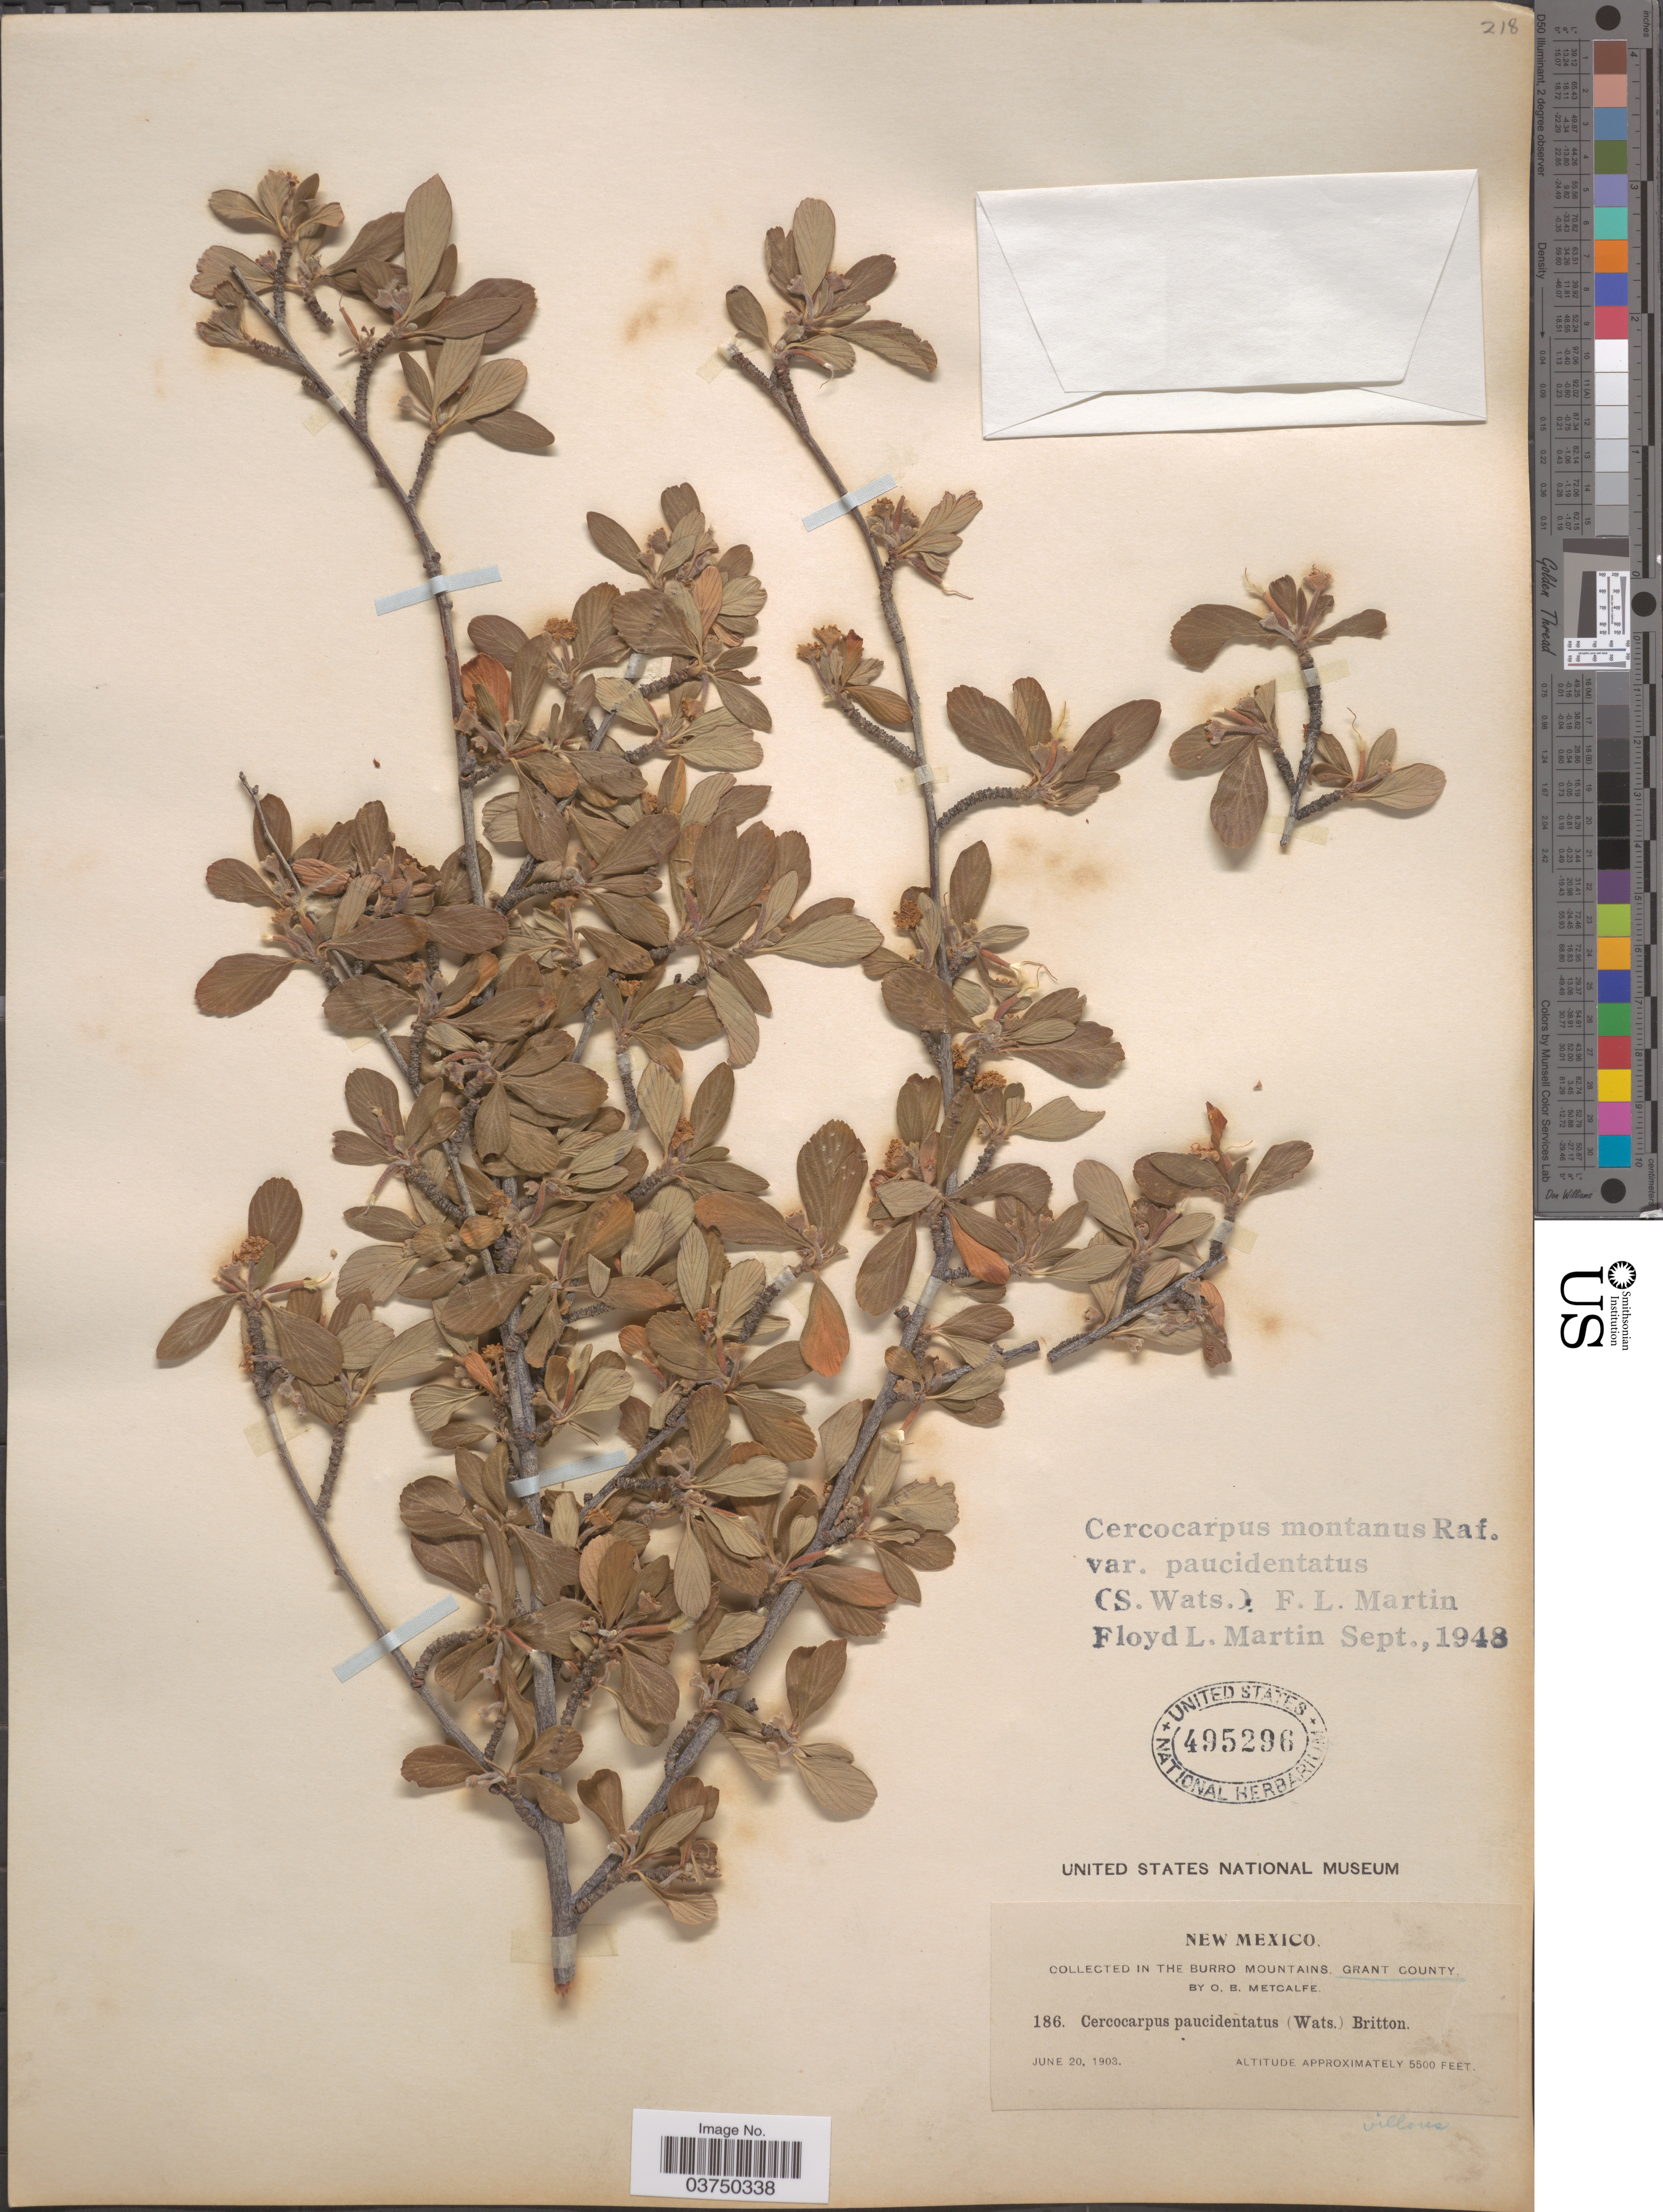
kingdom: Plantae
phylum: Tracheophyta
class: Magnoliopsida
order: Rosales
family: Rosaceae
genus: Cercocarpus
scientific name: Cercocarpus montanus var. paucidentatus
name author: (S. Watson) F.L. Martin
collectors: O. B. Metcalfe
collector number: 186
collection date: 1903-06-20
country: United States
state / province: New Mexico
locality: In the Burro Mountains, Grant County.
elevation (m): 1676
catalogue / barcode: US 495296